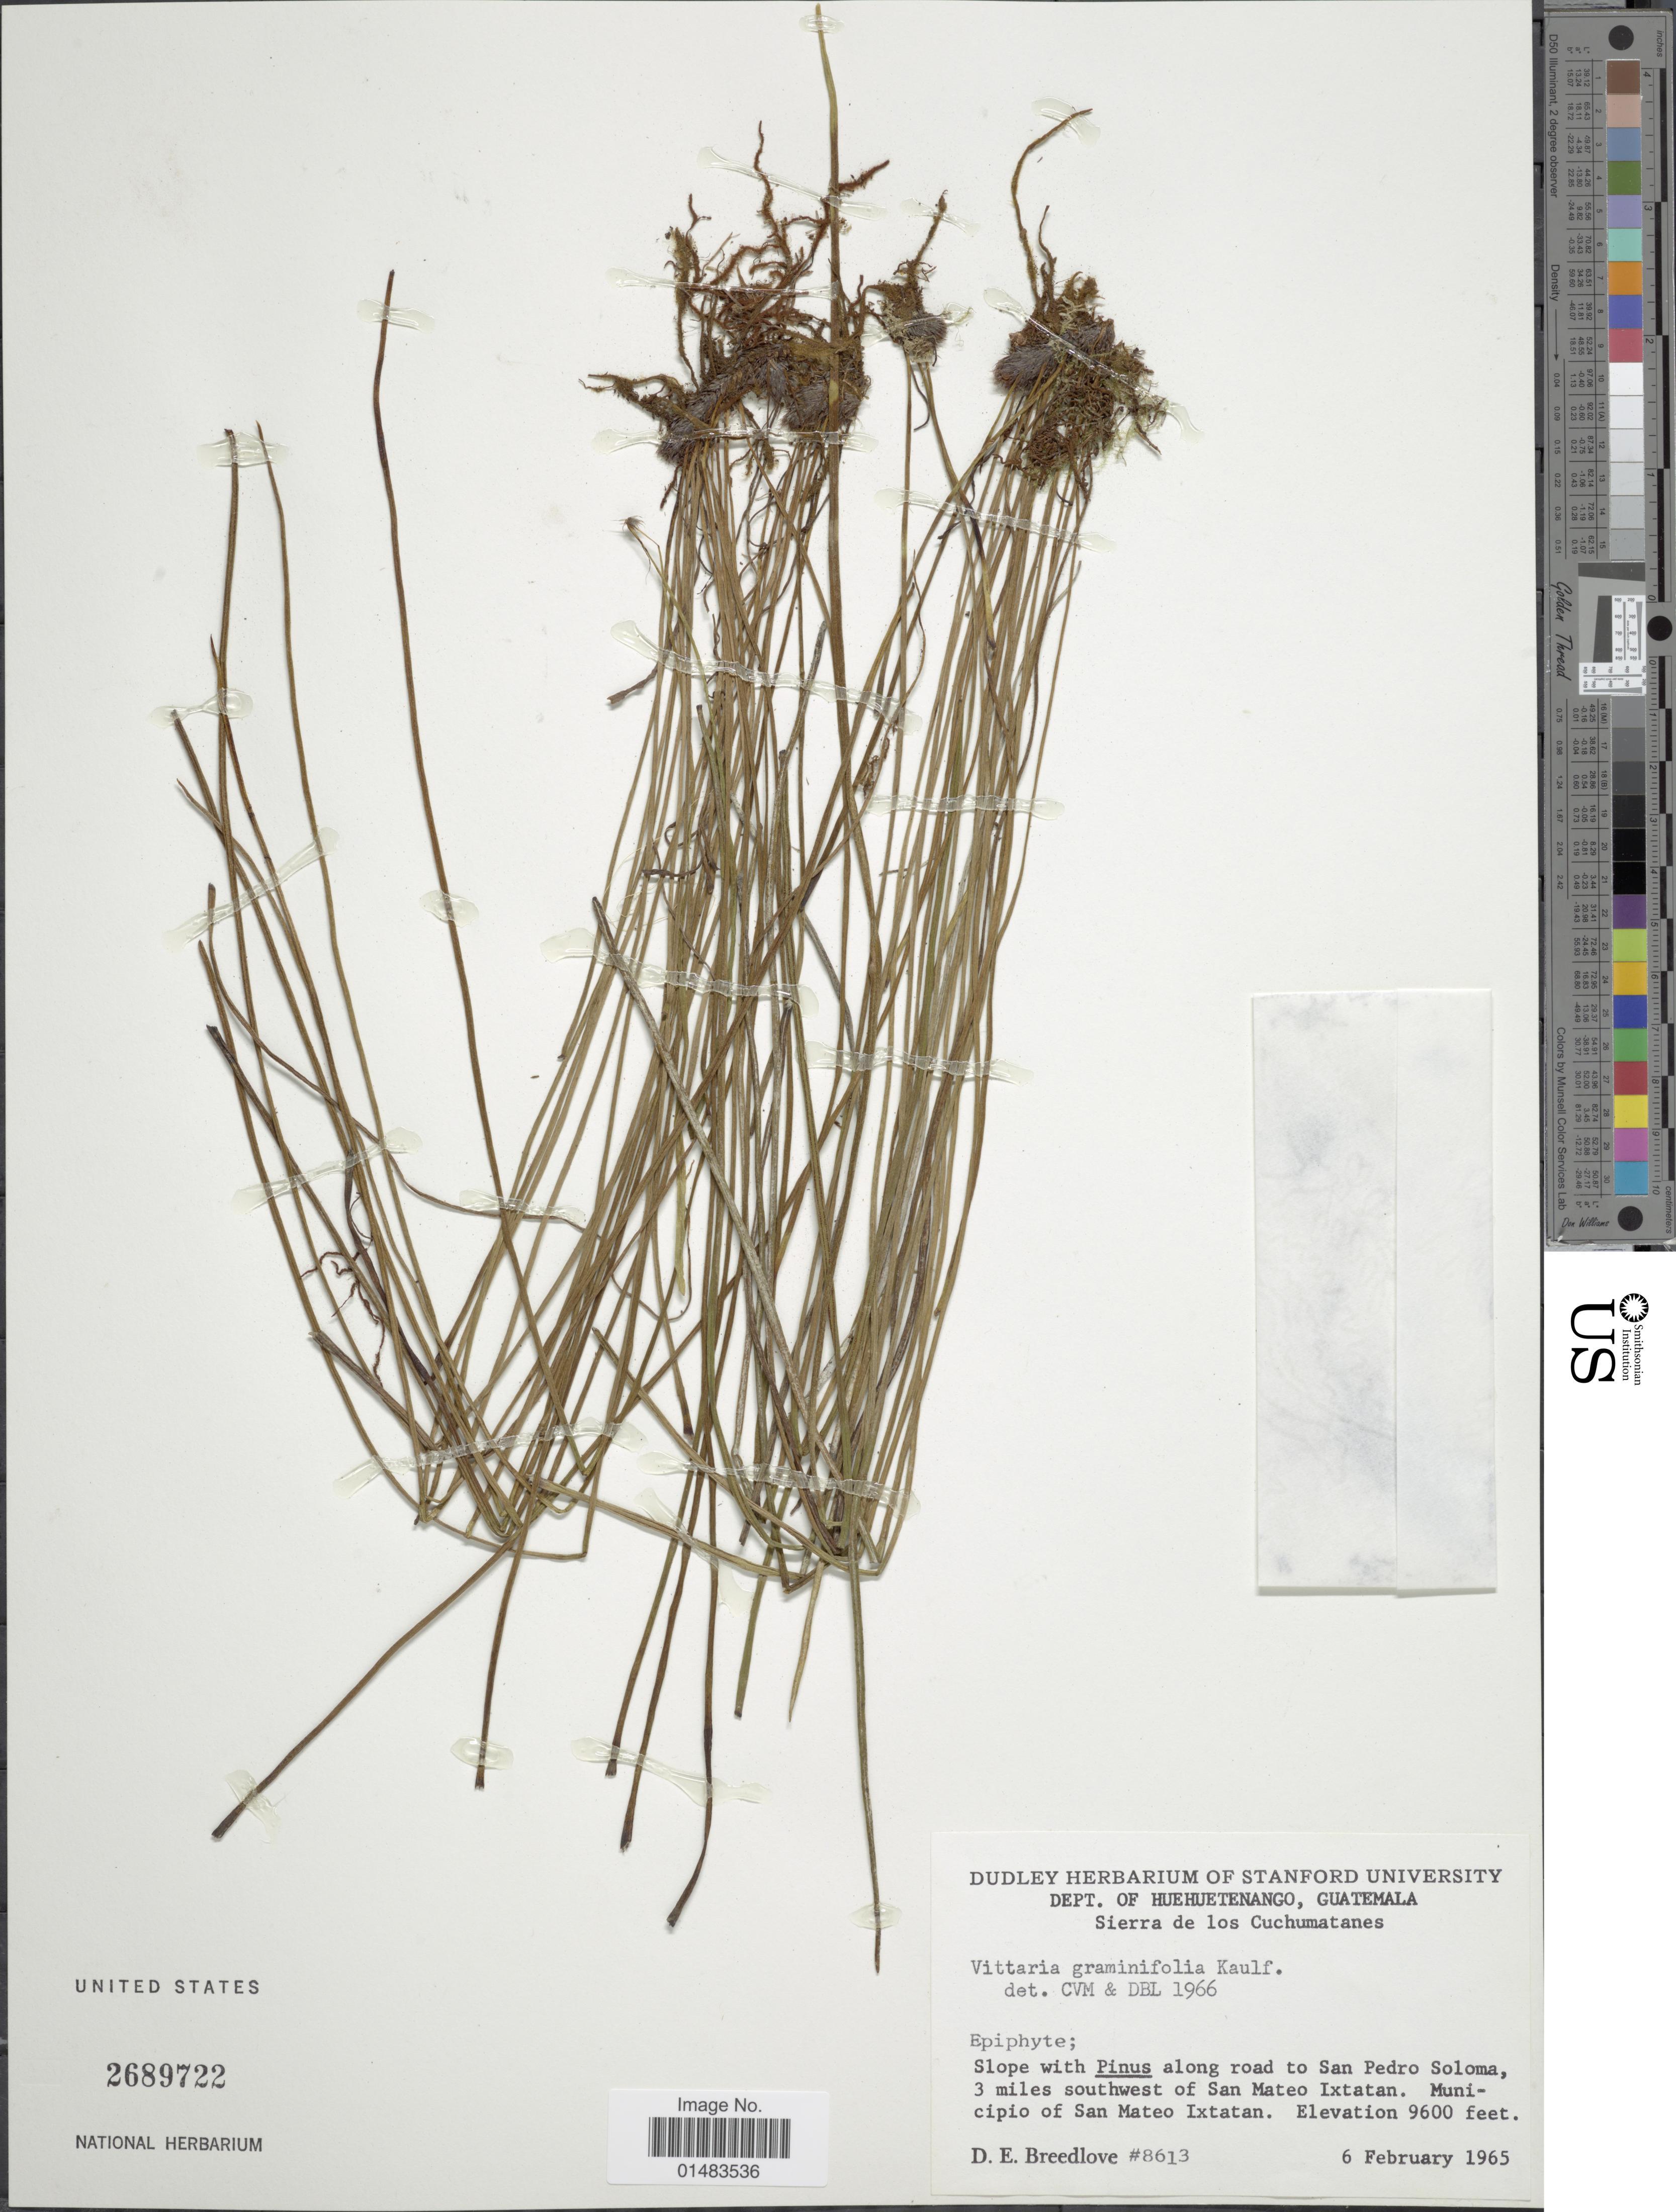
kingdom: Plantae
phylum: Tracheophyta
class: Polypodiopsida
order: Polypodiales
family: Pteridaceae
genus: Vittaria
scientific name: Vittaria graminifolia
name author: Kaulf.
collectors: D. E. Breedlove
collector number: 8613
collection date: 1965-02-06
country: Guatemala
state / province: Huehuetenango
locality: Sierra de los Cuchamatanes, Epiphyte; Slope with Pinus along road to San Pedro Soloma, 3 miles southwest of San Mateo Ixtatan. Municipio of San Mateo Ixtatan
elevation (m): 2926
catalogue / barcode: US 2689722